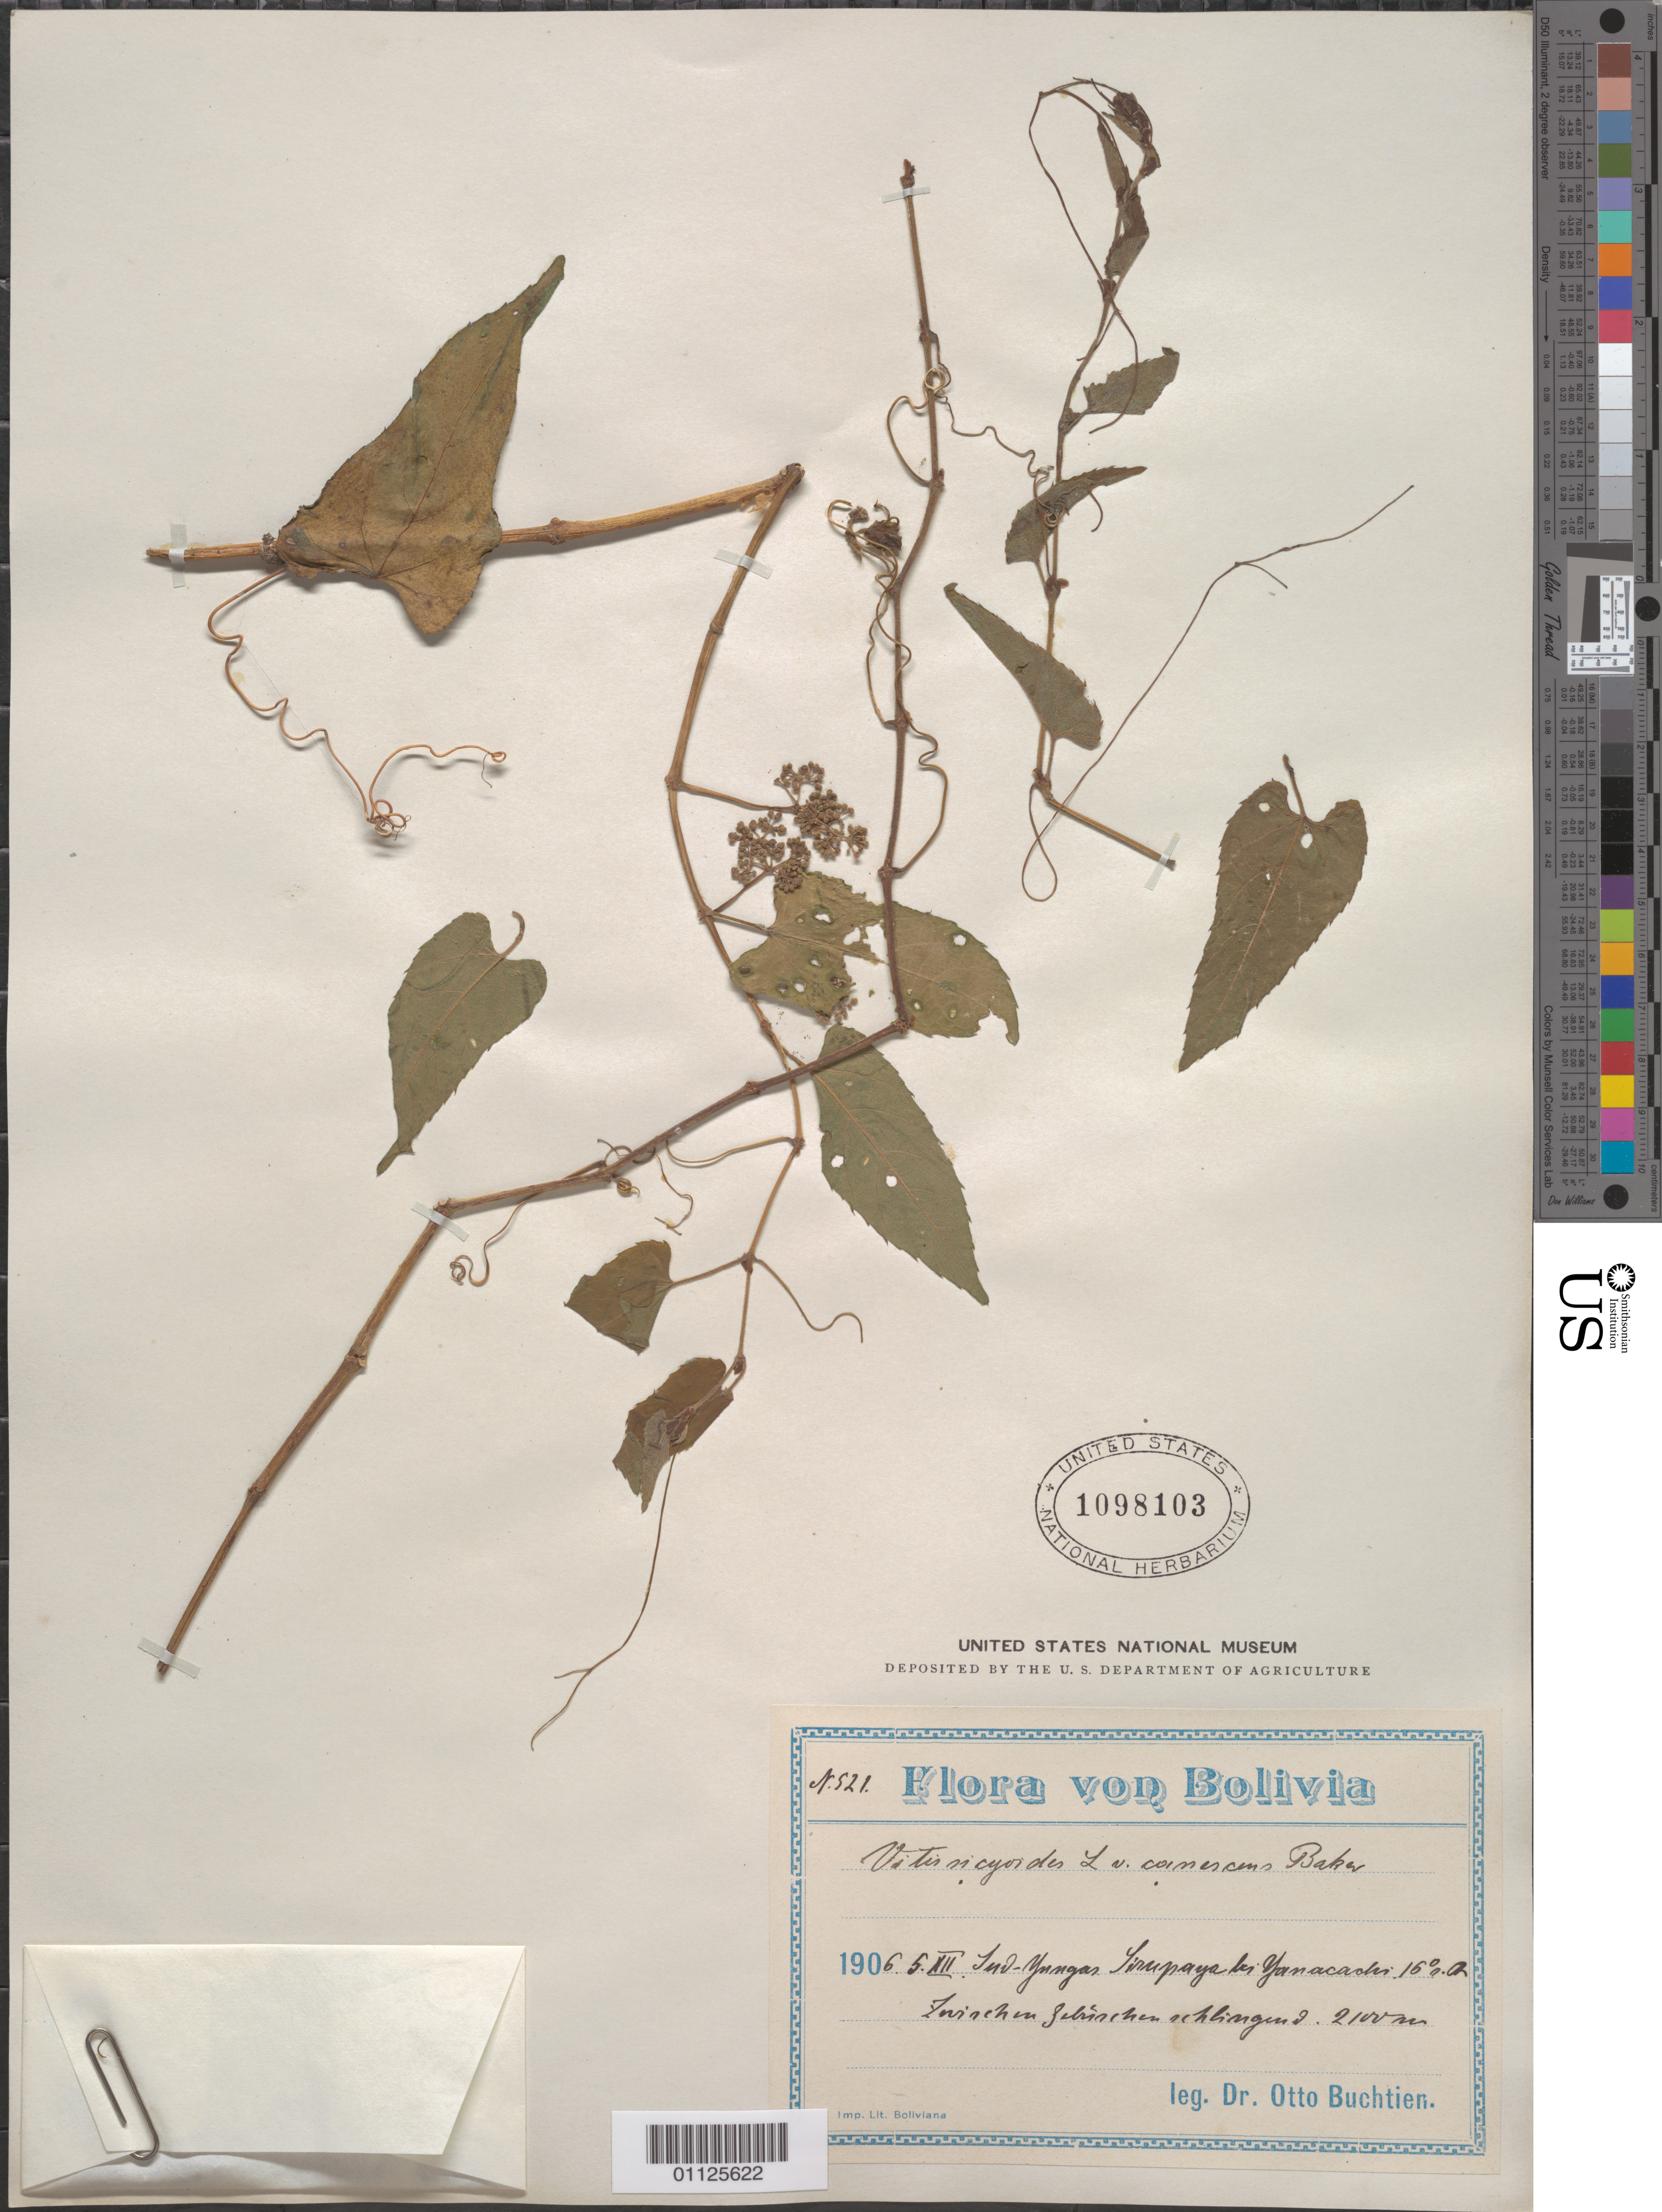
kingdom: Plantae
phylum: Tracheophyta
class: Magnoliopsida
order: Vitales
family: Vitaceae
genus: Cissus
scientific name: Cissus verticillata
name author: (L.) Nicolson & C.E. Jarvis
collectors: O. Buchtien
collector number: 521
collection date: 1906-12-05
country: Bolivia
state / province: La Paz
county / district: Sud Yungas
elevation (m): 2100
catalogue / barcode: US 1098103